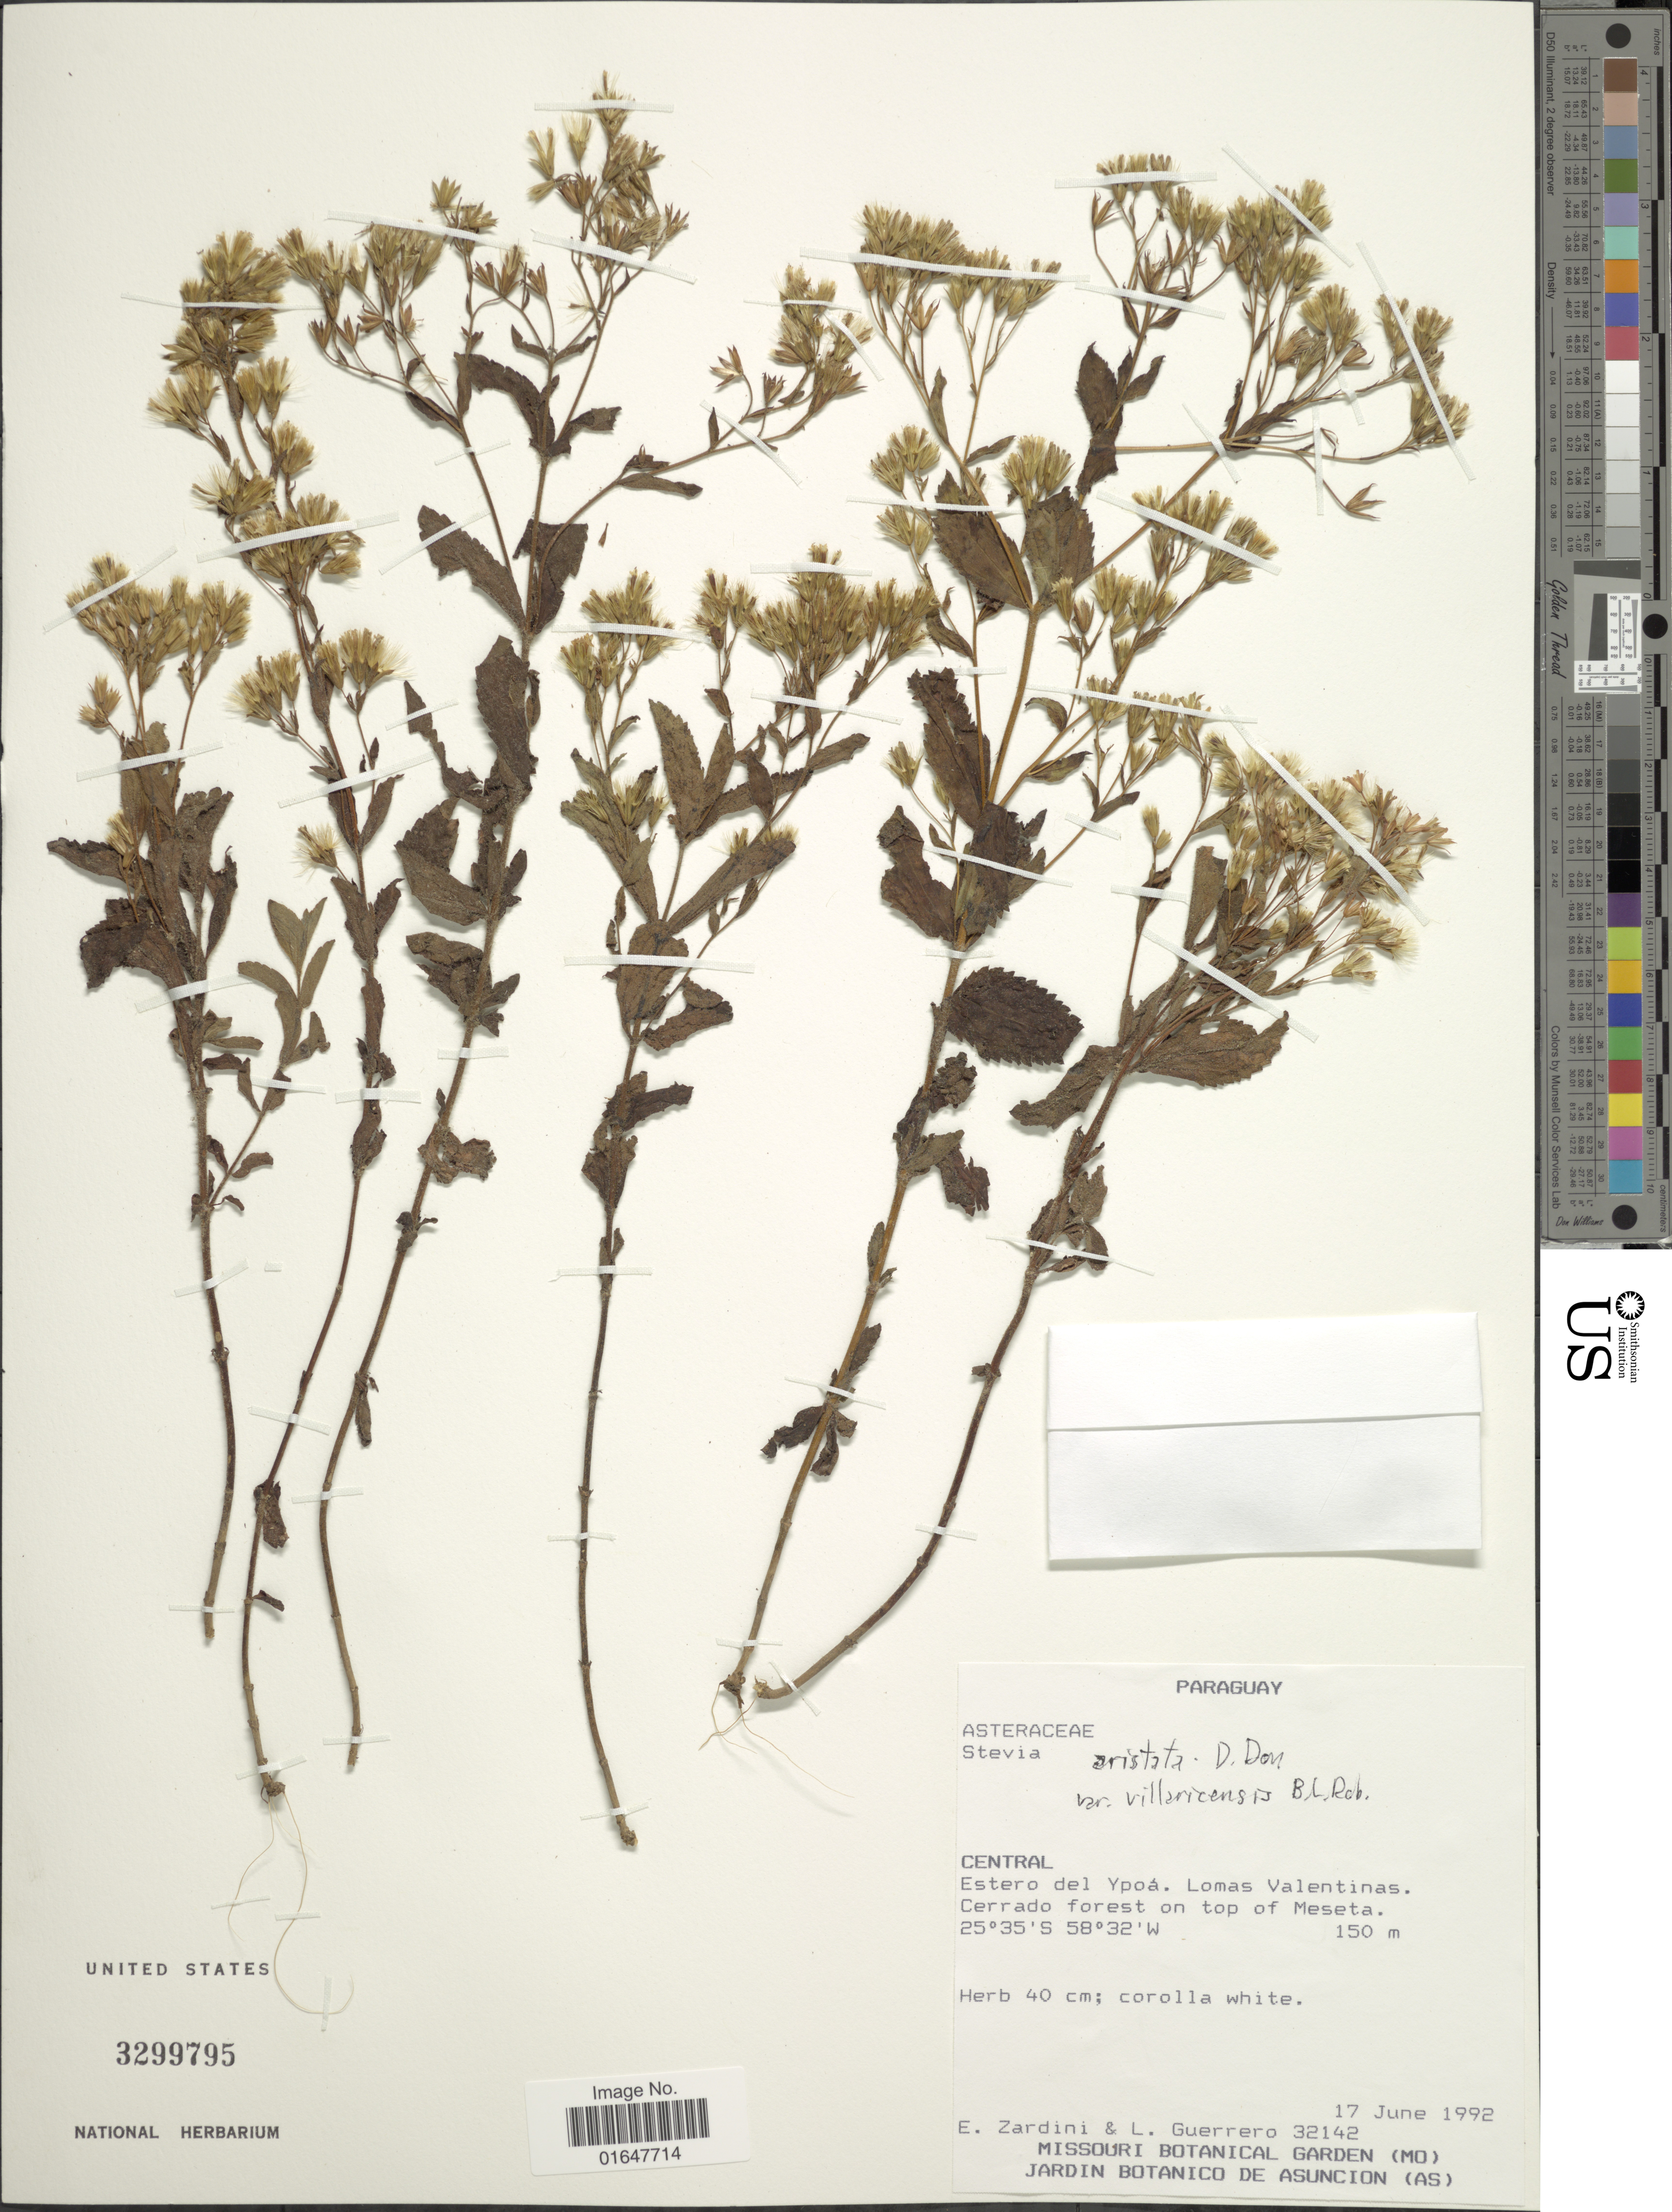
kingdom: Plantae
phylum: Tracheophyta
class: Magnoliopsida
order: Asterales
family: Asteraceae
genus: Stevia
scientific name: Stevia aristata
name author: D. Don ex Hook. & Arn.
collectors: E. M. Zardini & L. Guerrero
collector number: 32142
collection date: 1992-06-17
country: Paraguay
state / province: Central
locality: Estero del Ypoa, Lomas Valentinas, on top of Meseta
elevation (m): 150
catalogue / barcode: US 3299795